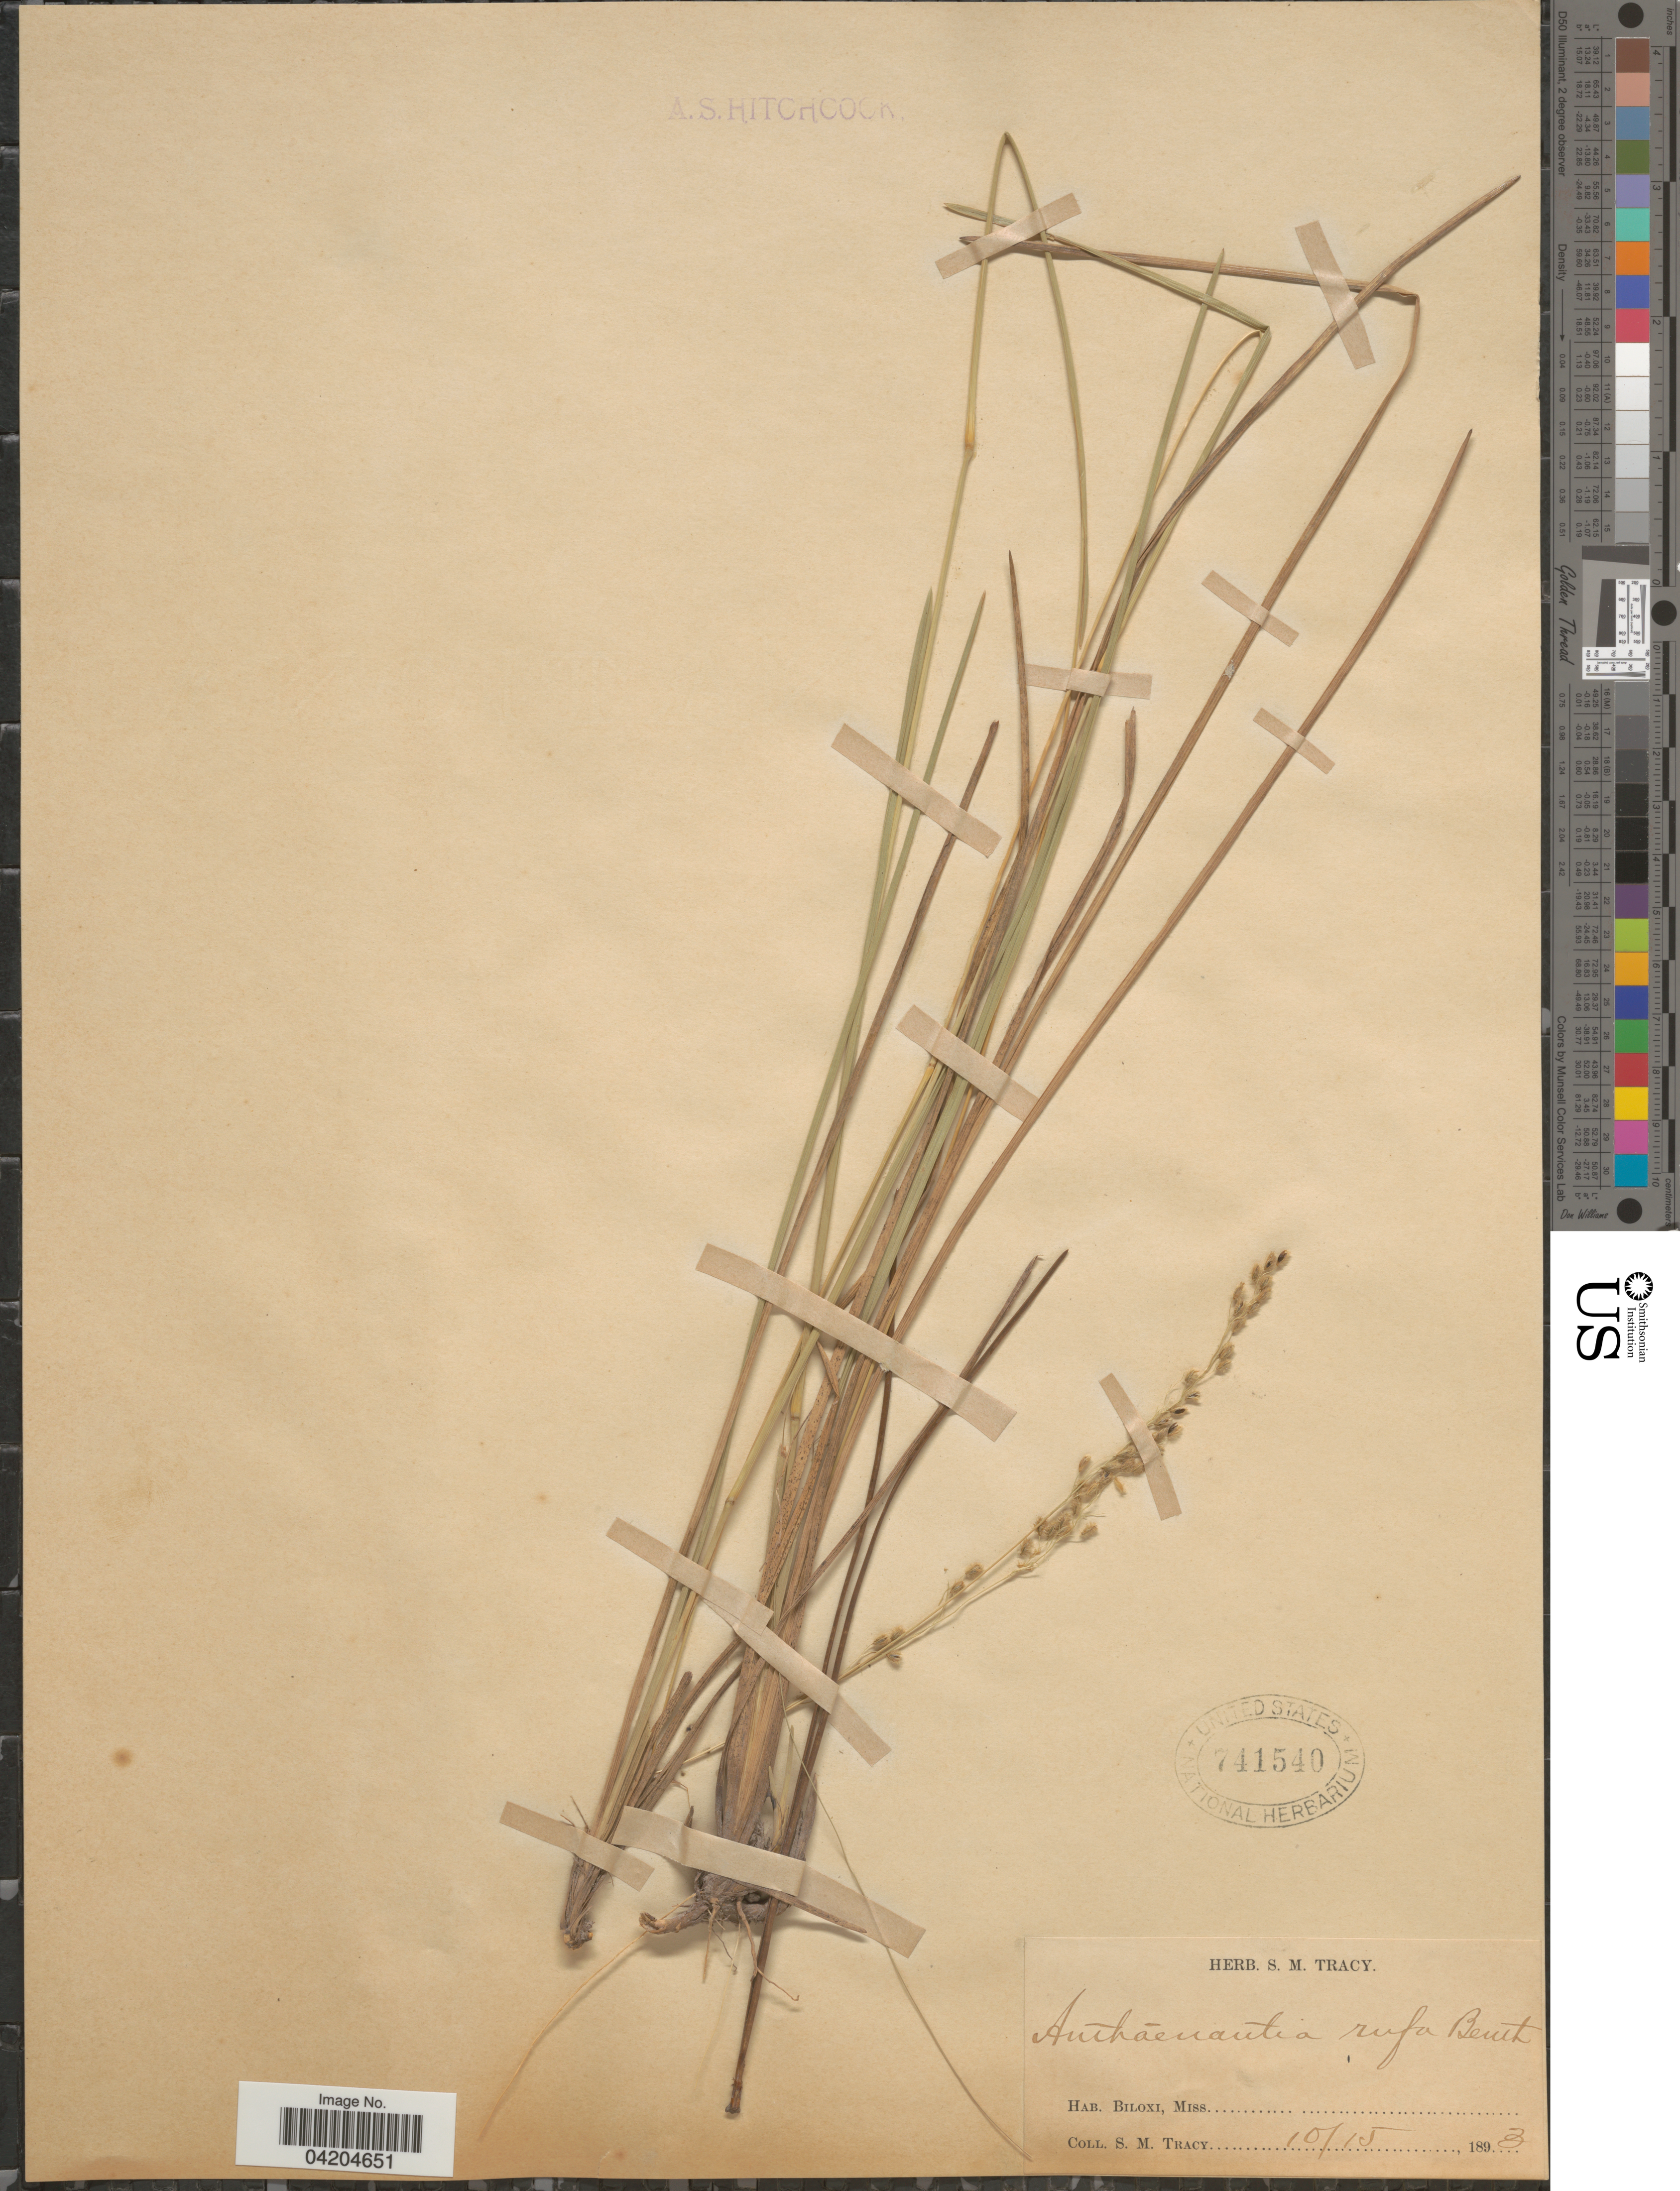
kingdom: Plantae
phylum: Tracheophyta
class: Liliopsida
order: Poales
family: Poaceae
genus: Anthaenantia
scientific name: Anthaenantia rufa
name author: (Elliott) Schult.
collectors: S. M. Tracy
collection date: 1893-10-15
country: United States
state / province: Mississippi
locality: Biloxi.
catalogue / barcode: US 741540